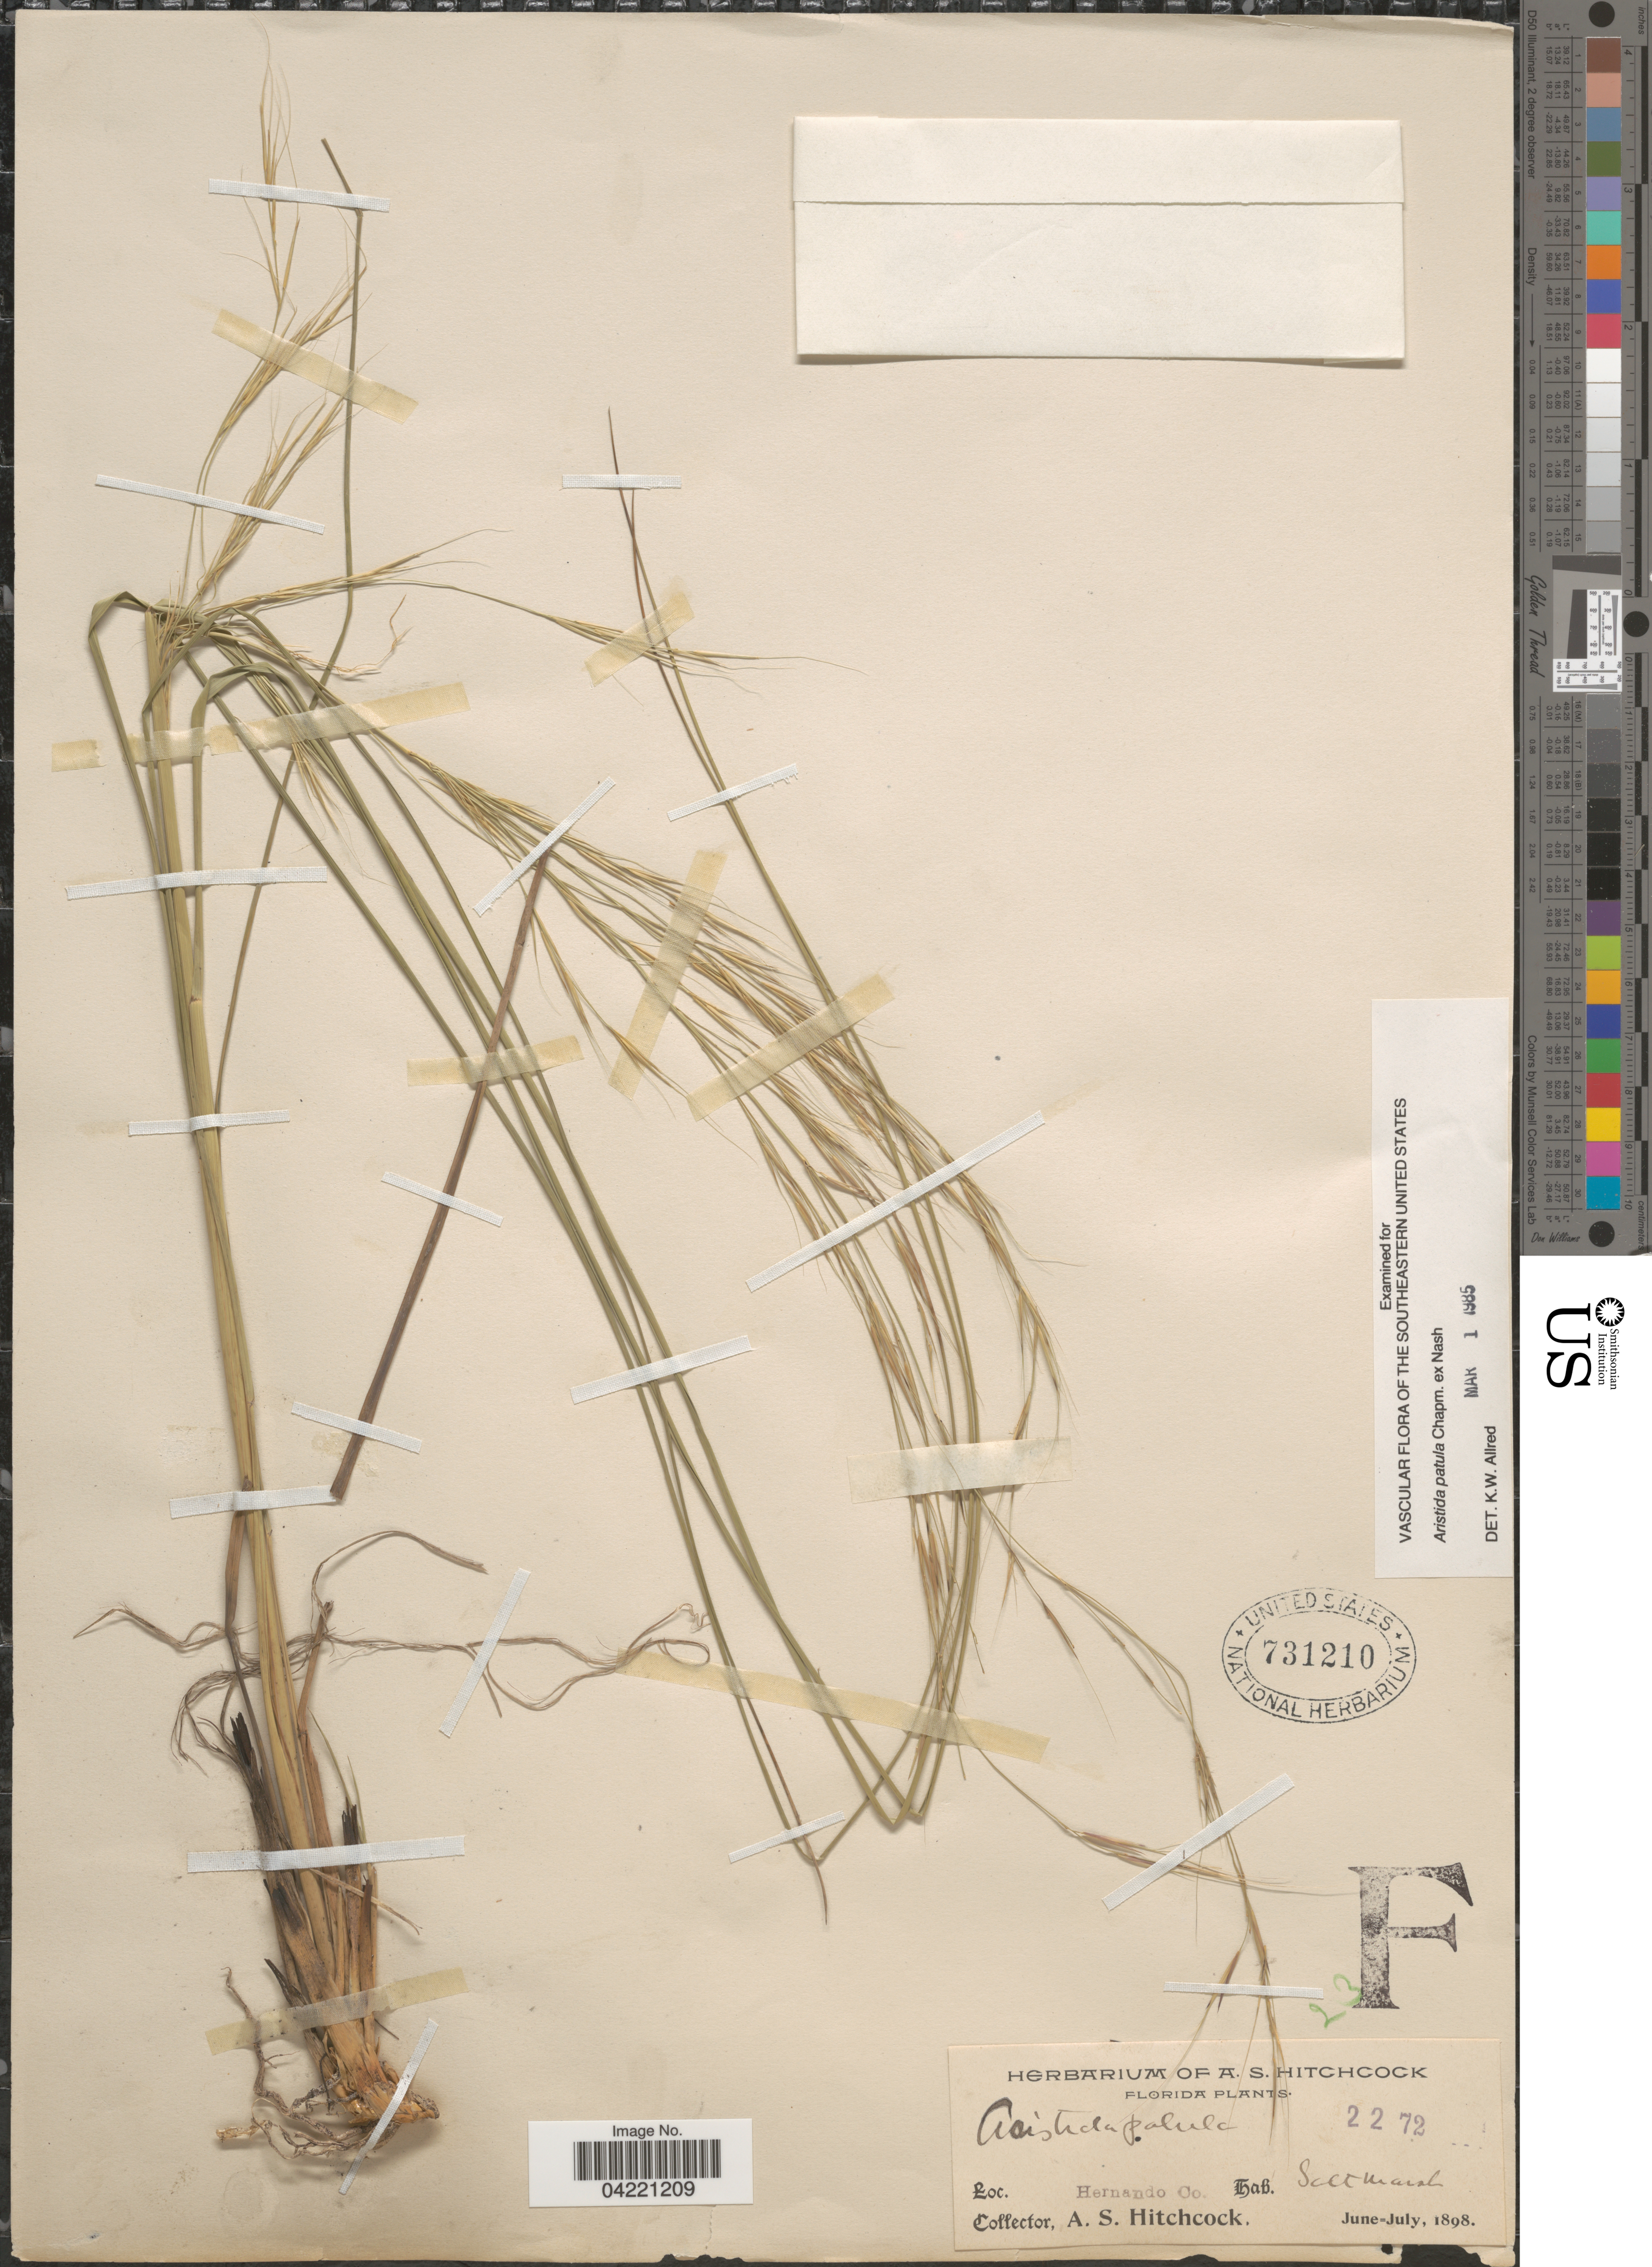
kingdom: Plantae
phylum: Tracheophyta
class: Liliopsida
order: Poales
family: Poaceae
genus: Aristida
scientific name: Aristida patula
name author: Chapm. ex Nash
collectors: A. S. Hitchcock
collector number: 2272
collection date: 1898-06/1898-07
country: United States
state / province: Florida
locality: Hernando Co.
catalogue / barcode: US 731210